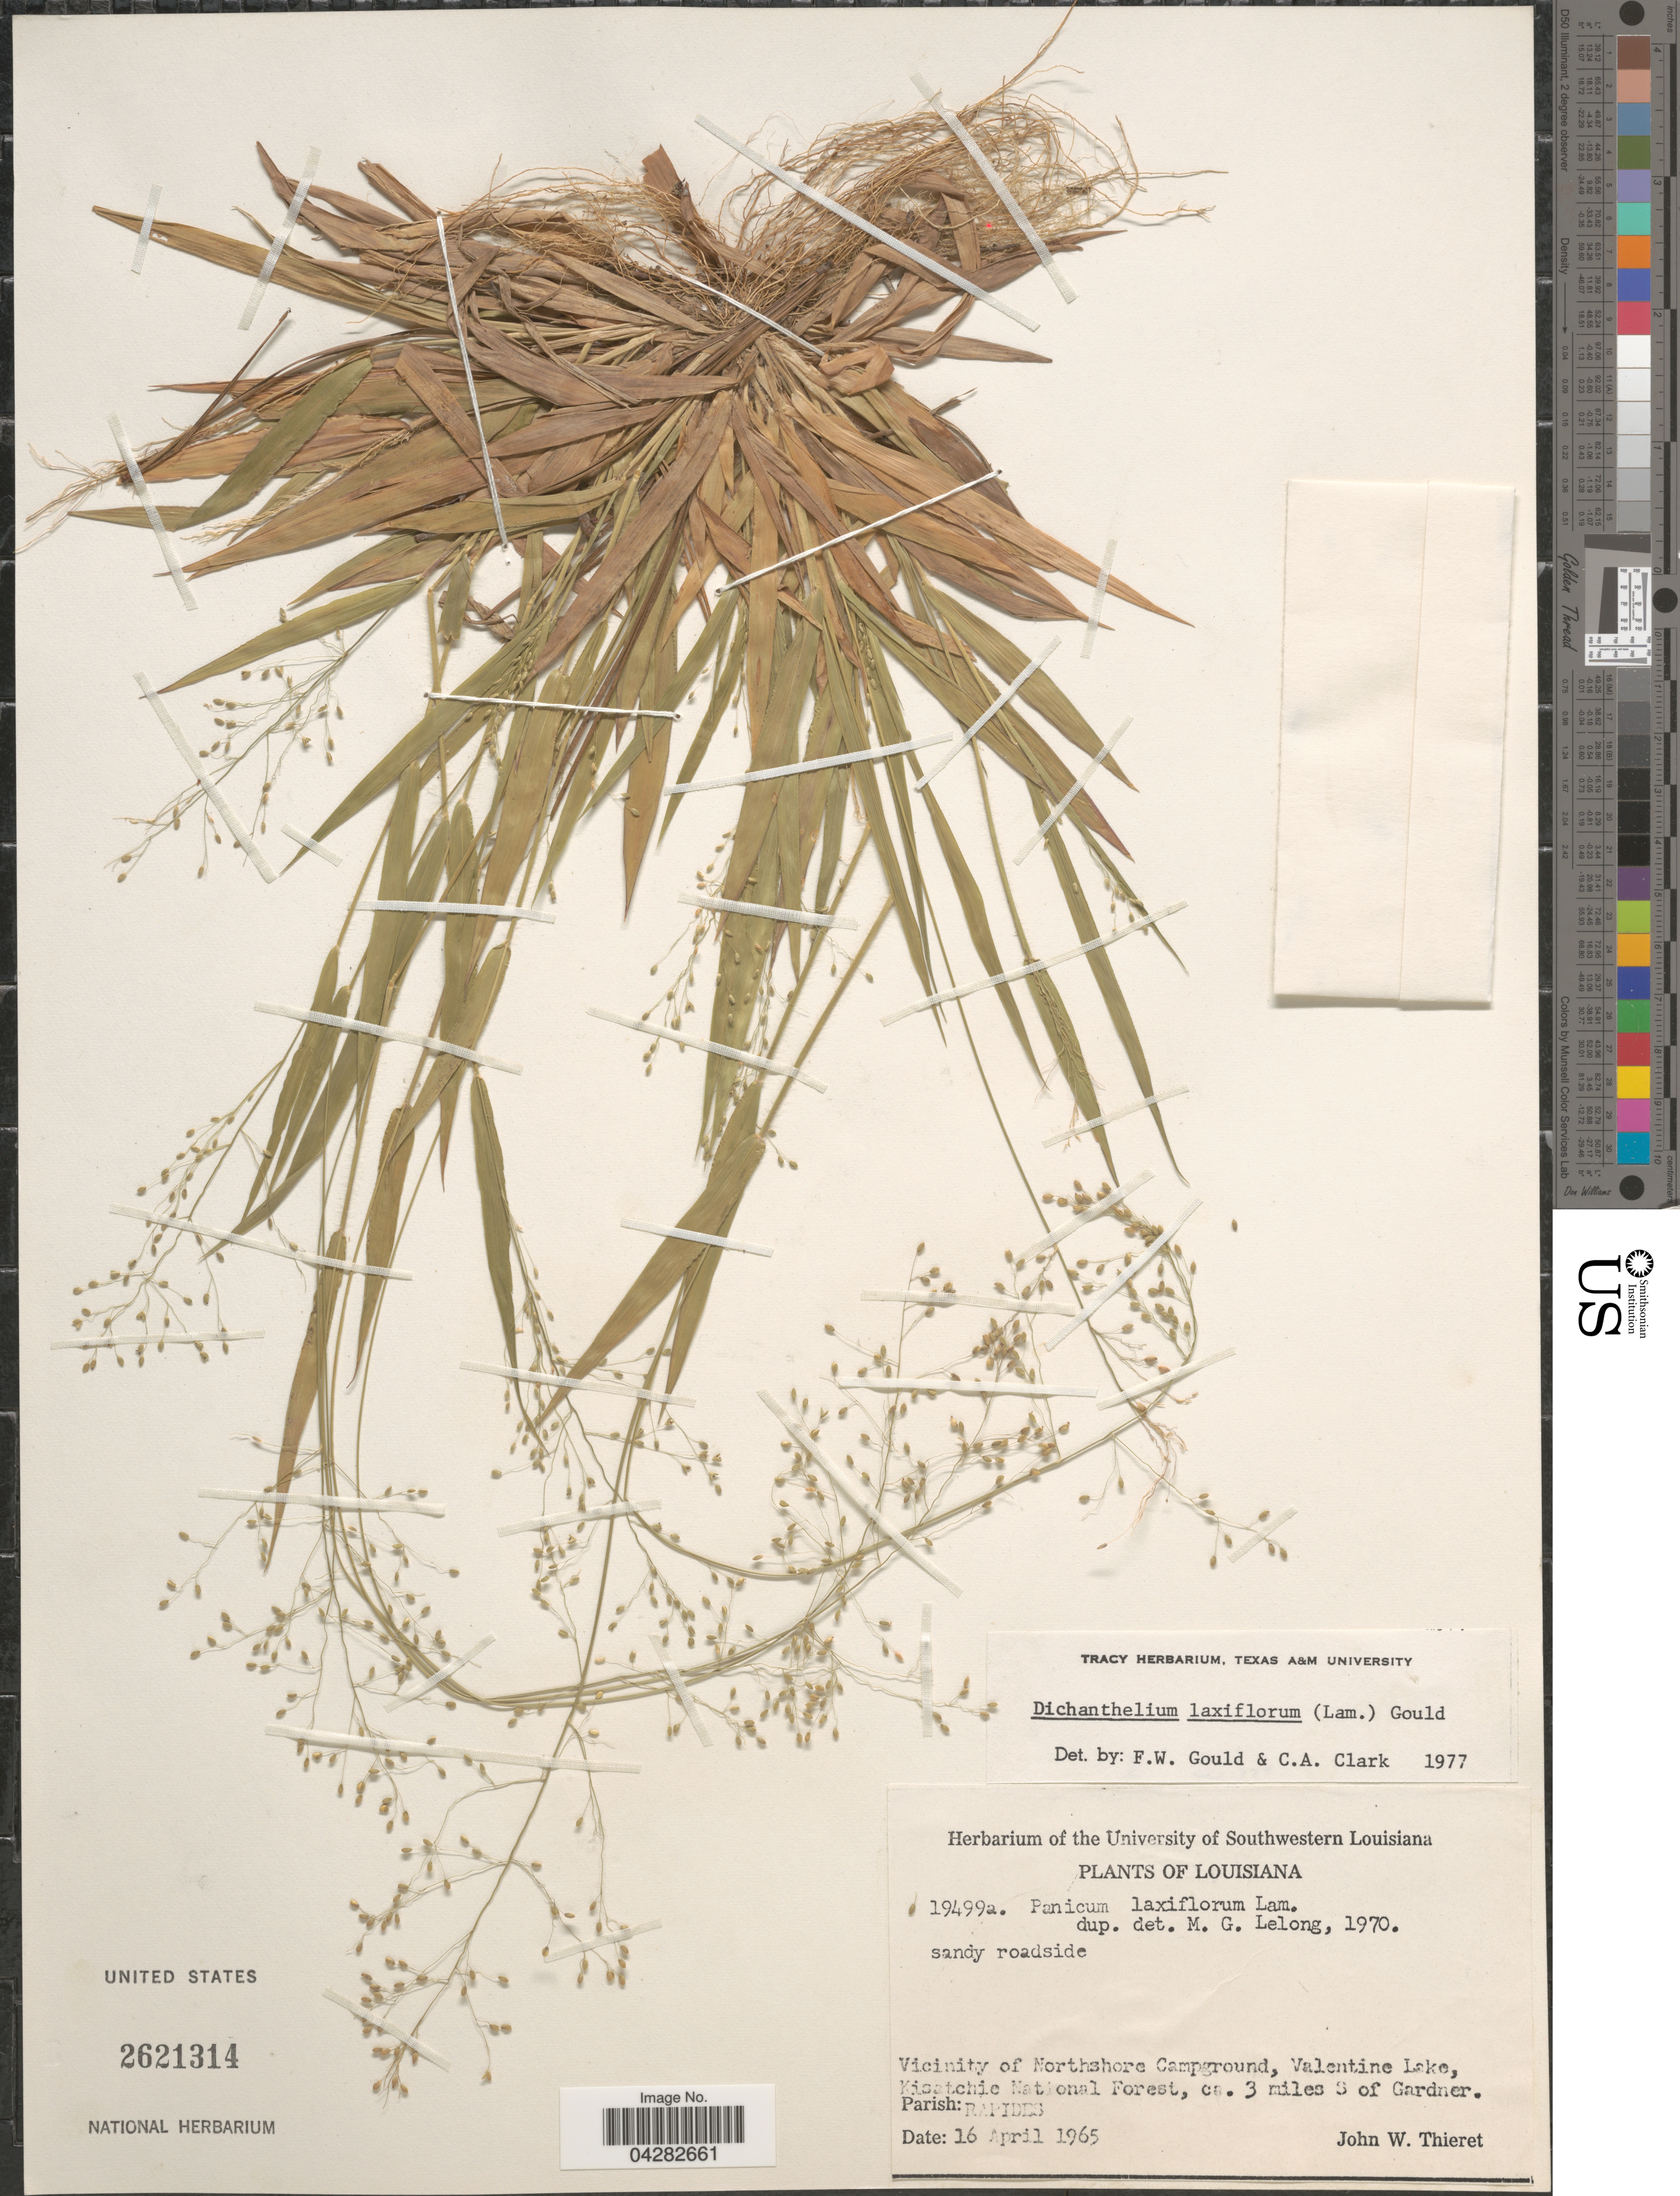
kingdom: Plantae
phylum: Tracheophyta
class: Liliopsida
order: Poales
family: Poaceae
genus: Dichanthelium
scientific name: Dichanthelium laxiflorum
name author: (Lam.) Gould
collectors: J. W. Thieret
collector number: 19499a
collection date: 1965-04-16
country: United States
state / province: Louisiana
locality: Vicinity of Northshore Campground, Valentine Lake, Kisatchie National Forest, ca. 3 miles S of Gardner. Parish: Rapides.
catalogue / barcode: US 2621314